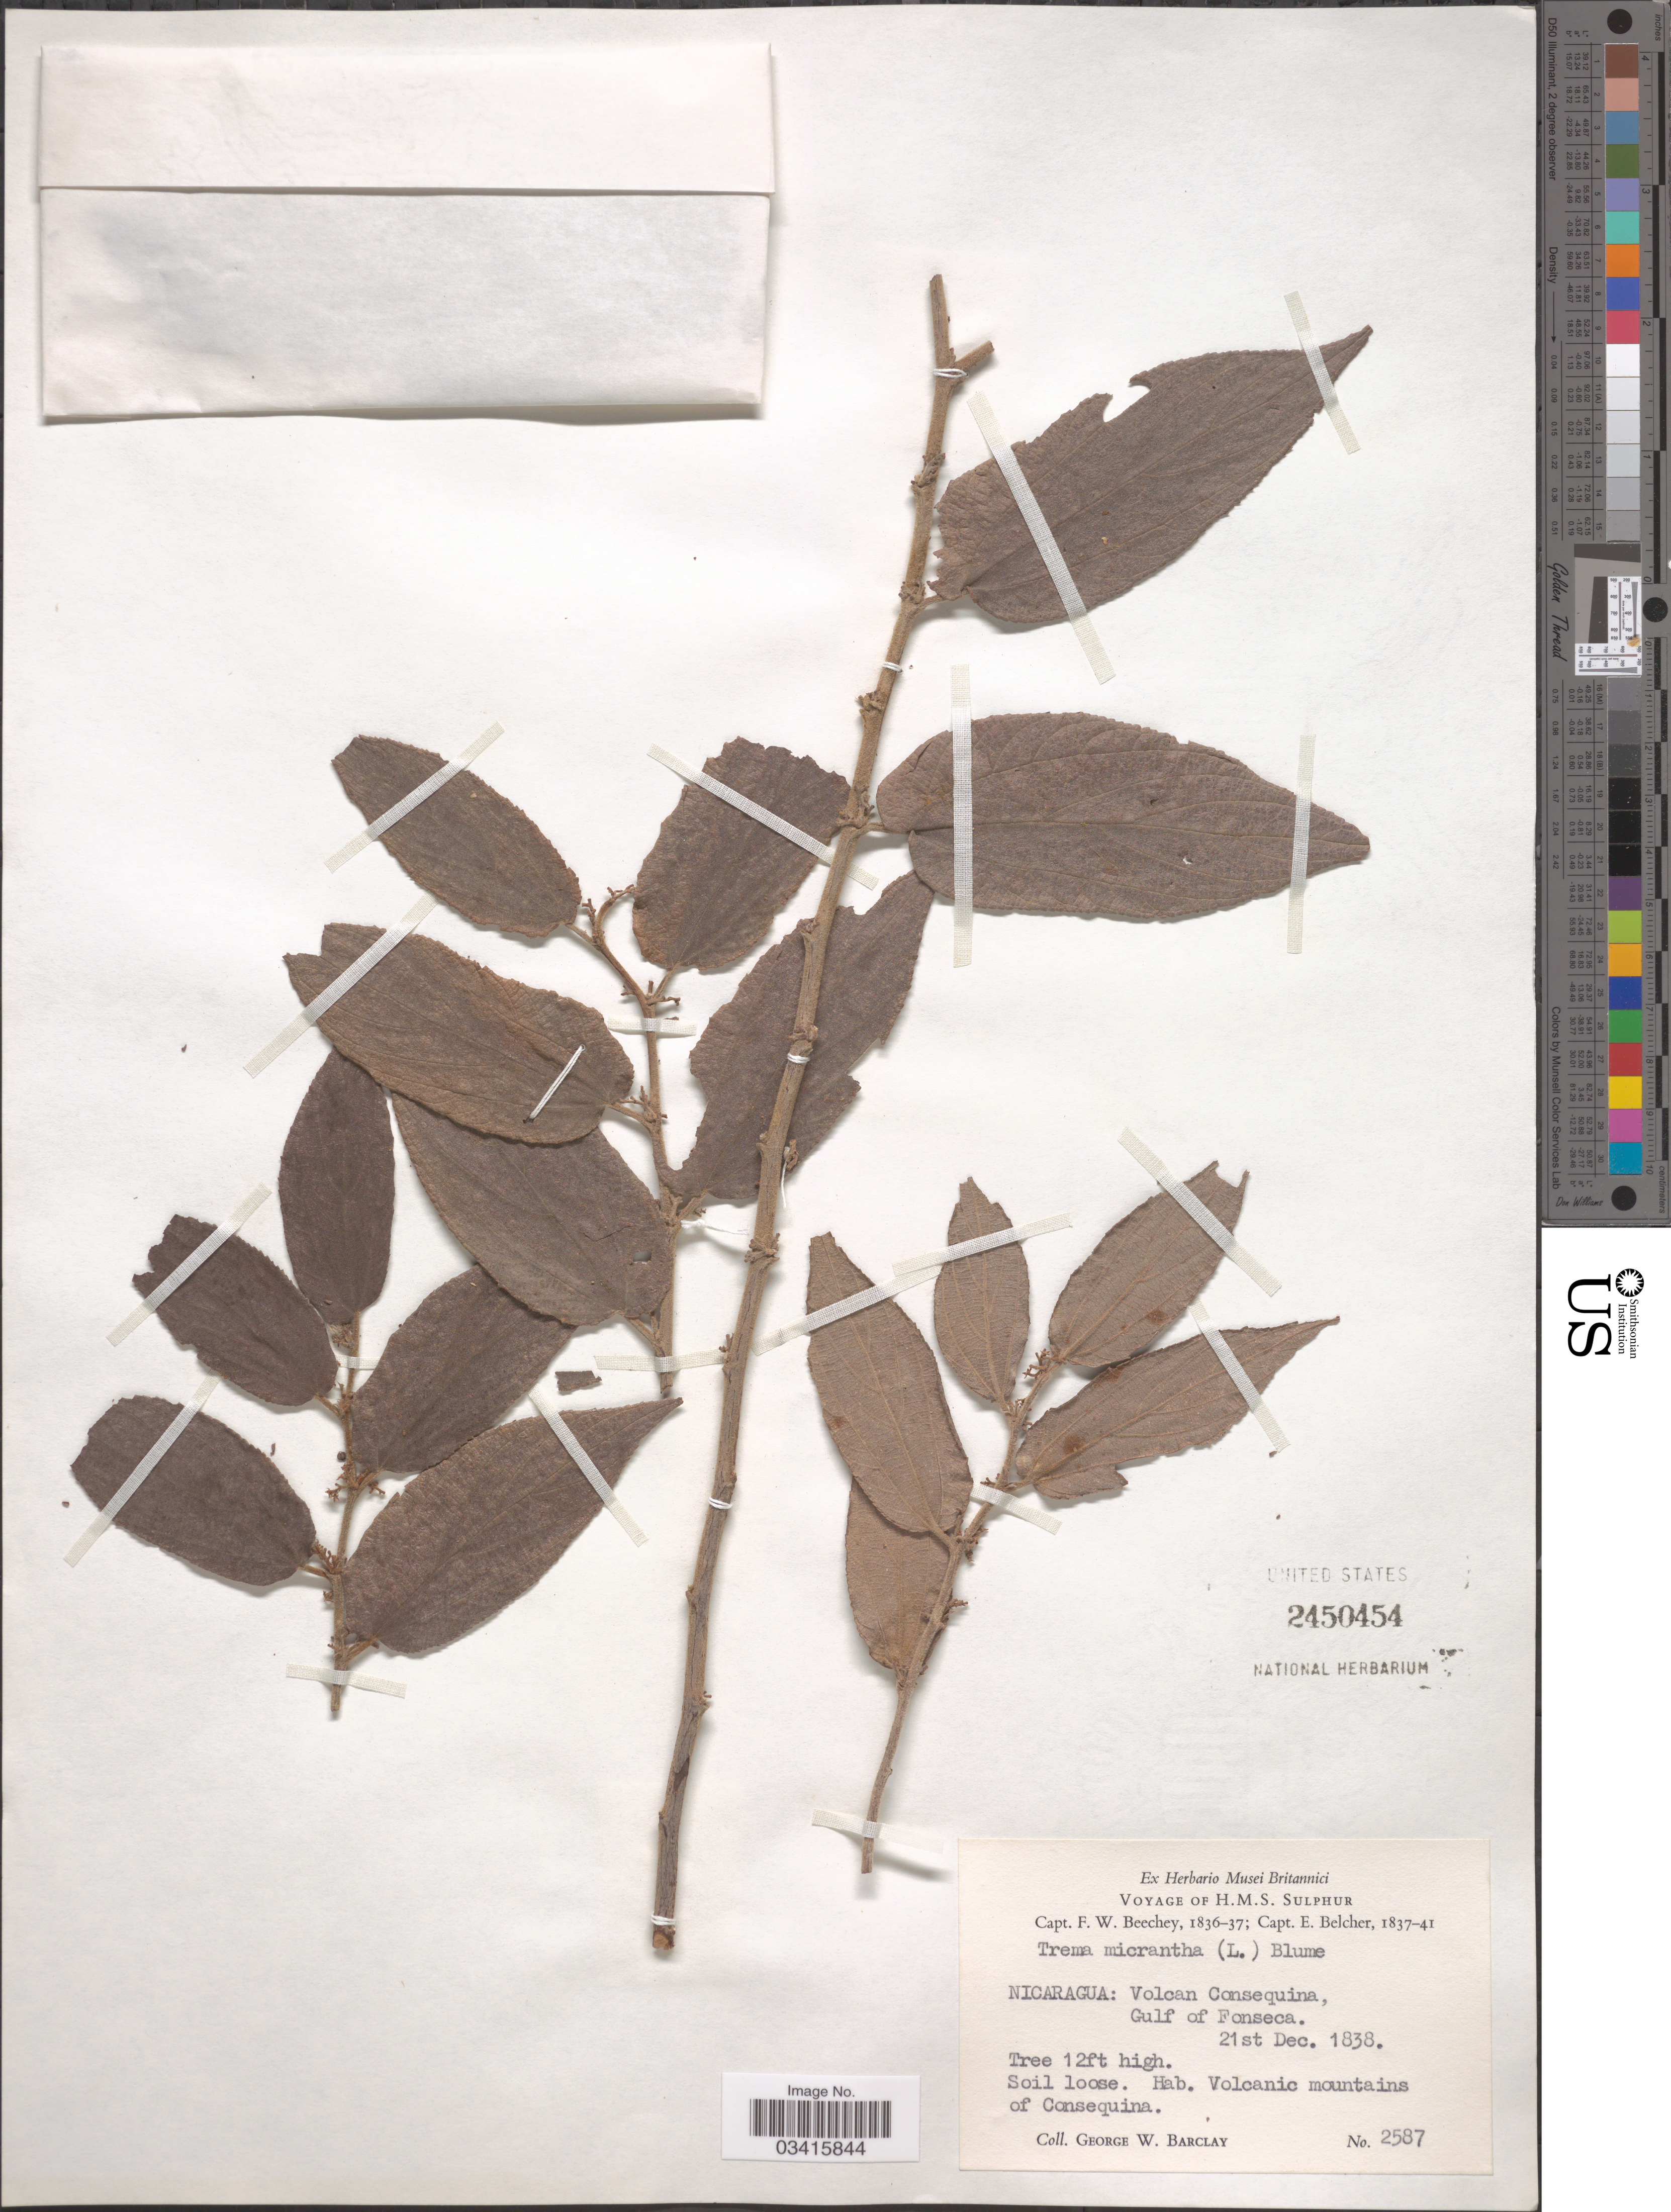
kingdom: Plantae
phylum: Tracheophyta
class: Magnoliopsida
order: Rosales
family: Cannabaceae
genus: Trema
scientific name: Trema micranthum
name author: (L.) Blume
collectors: G. W. Barclay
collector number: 2587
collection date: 1838-12-21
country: Nicaragua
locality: Volcan Consequina, Gulf of Fonseca. Volcanic mountains of Consequina.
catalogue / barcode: US 2450454